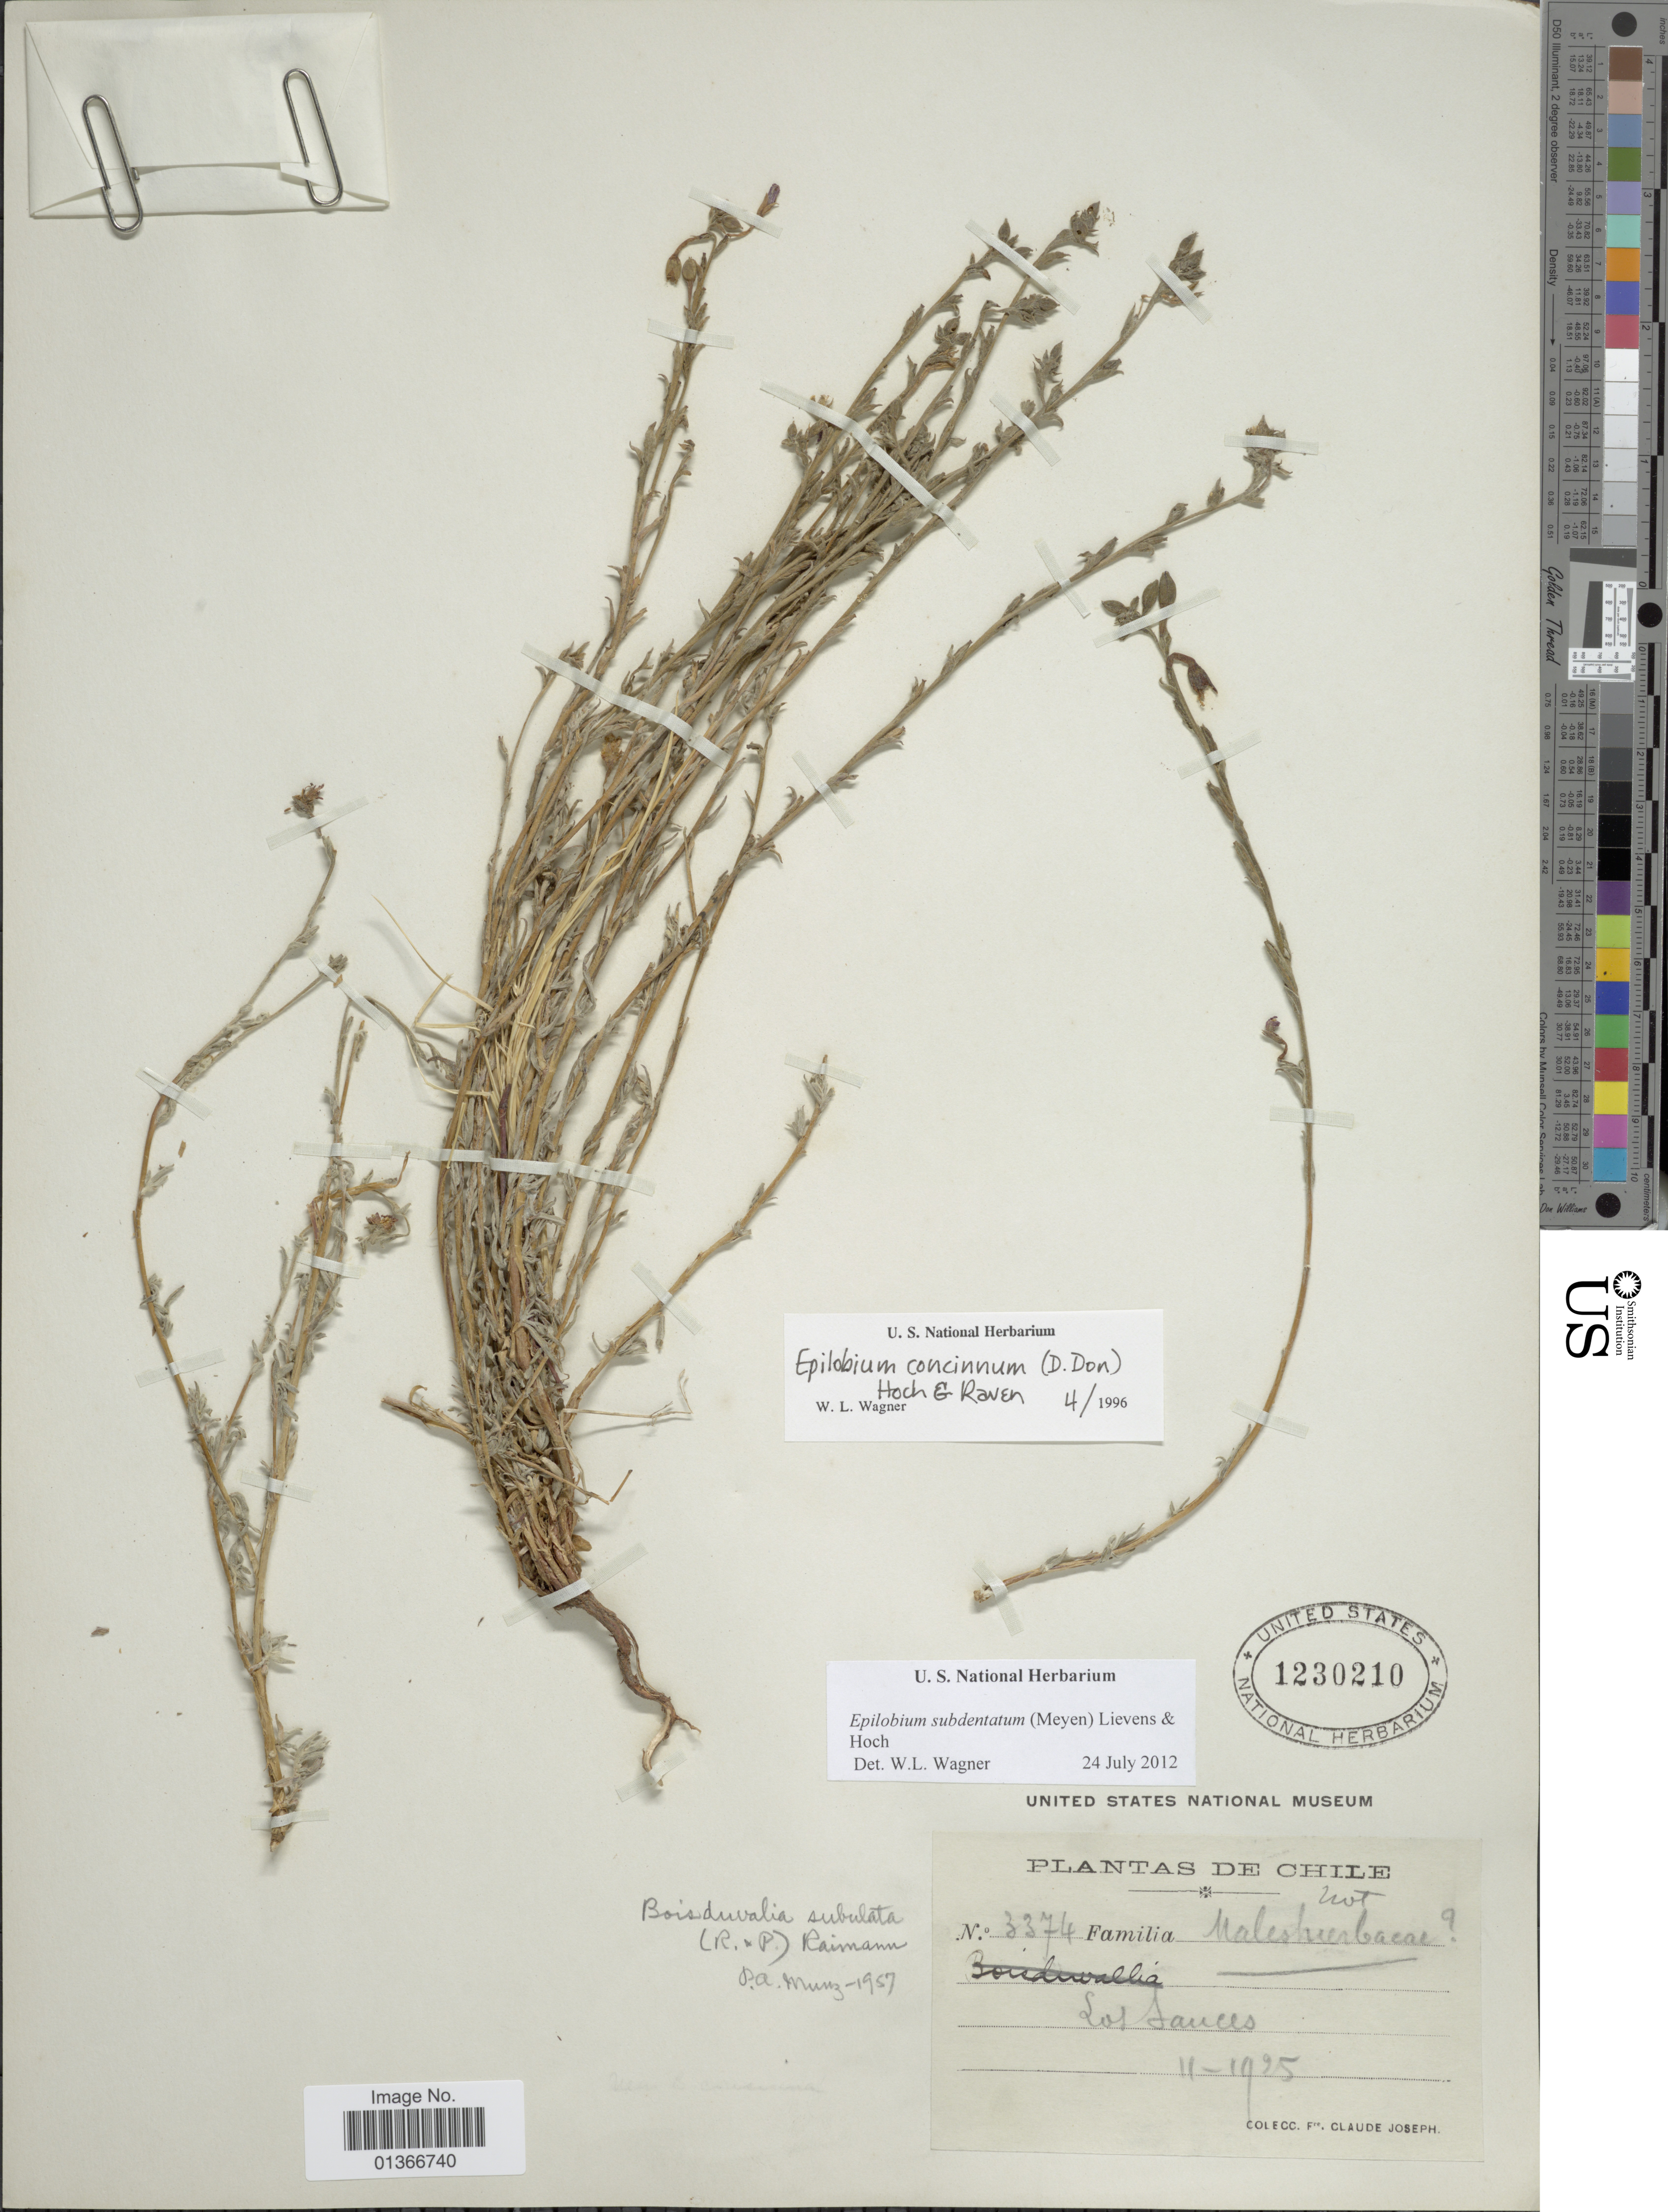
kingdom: Plantae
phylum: Tracheophyta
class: Magnoliopsida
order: Myrtales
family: Onagraceae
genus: Epilobium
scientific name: Epilobium subdentatum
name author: (Meyen) Lievens & Hoch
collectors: Bro. Claude-Joseph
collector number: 3374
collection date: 1925-11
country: Chile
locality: Los Sauces.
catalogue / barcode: US 1230210